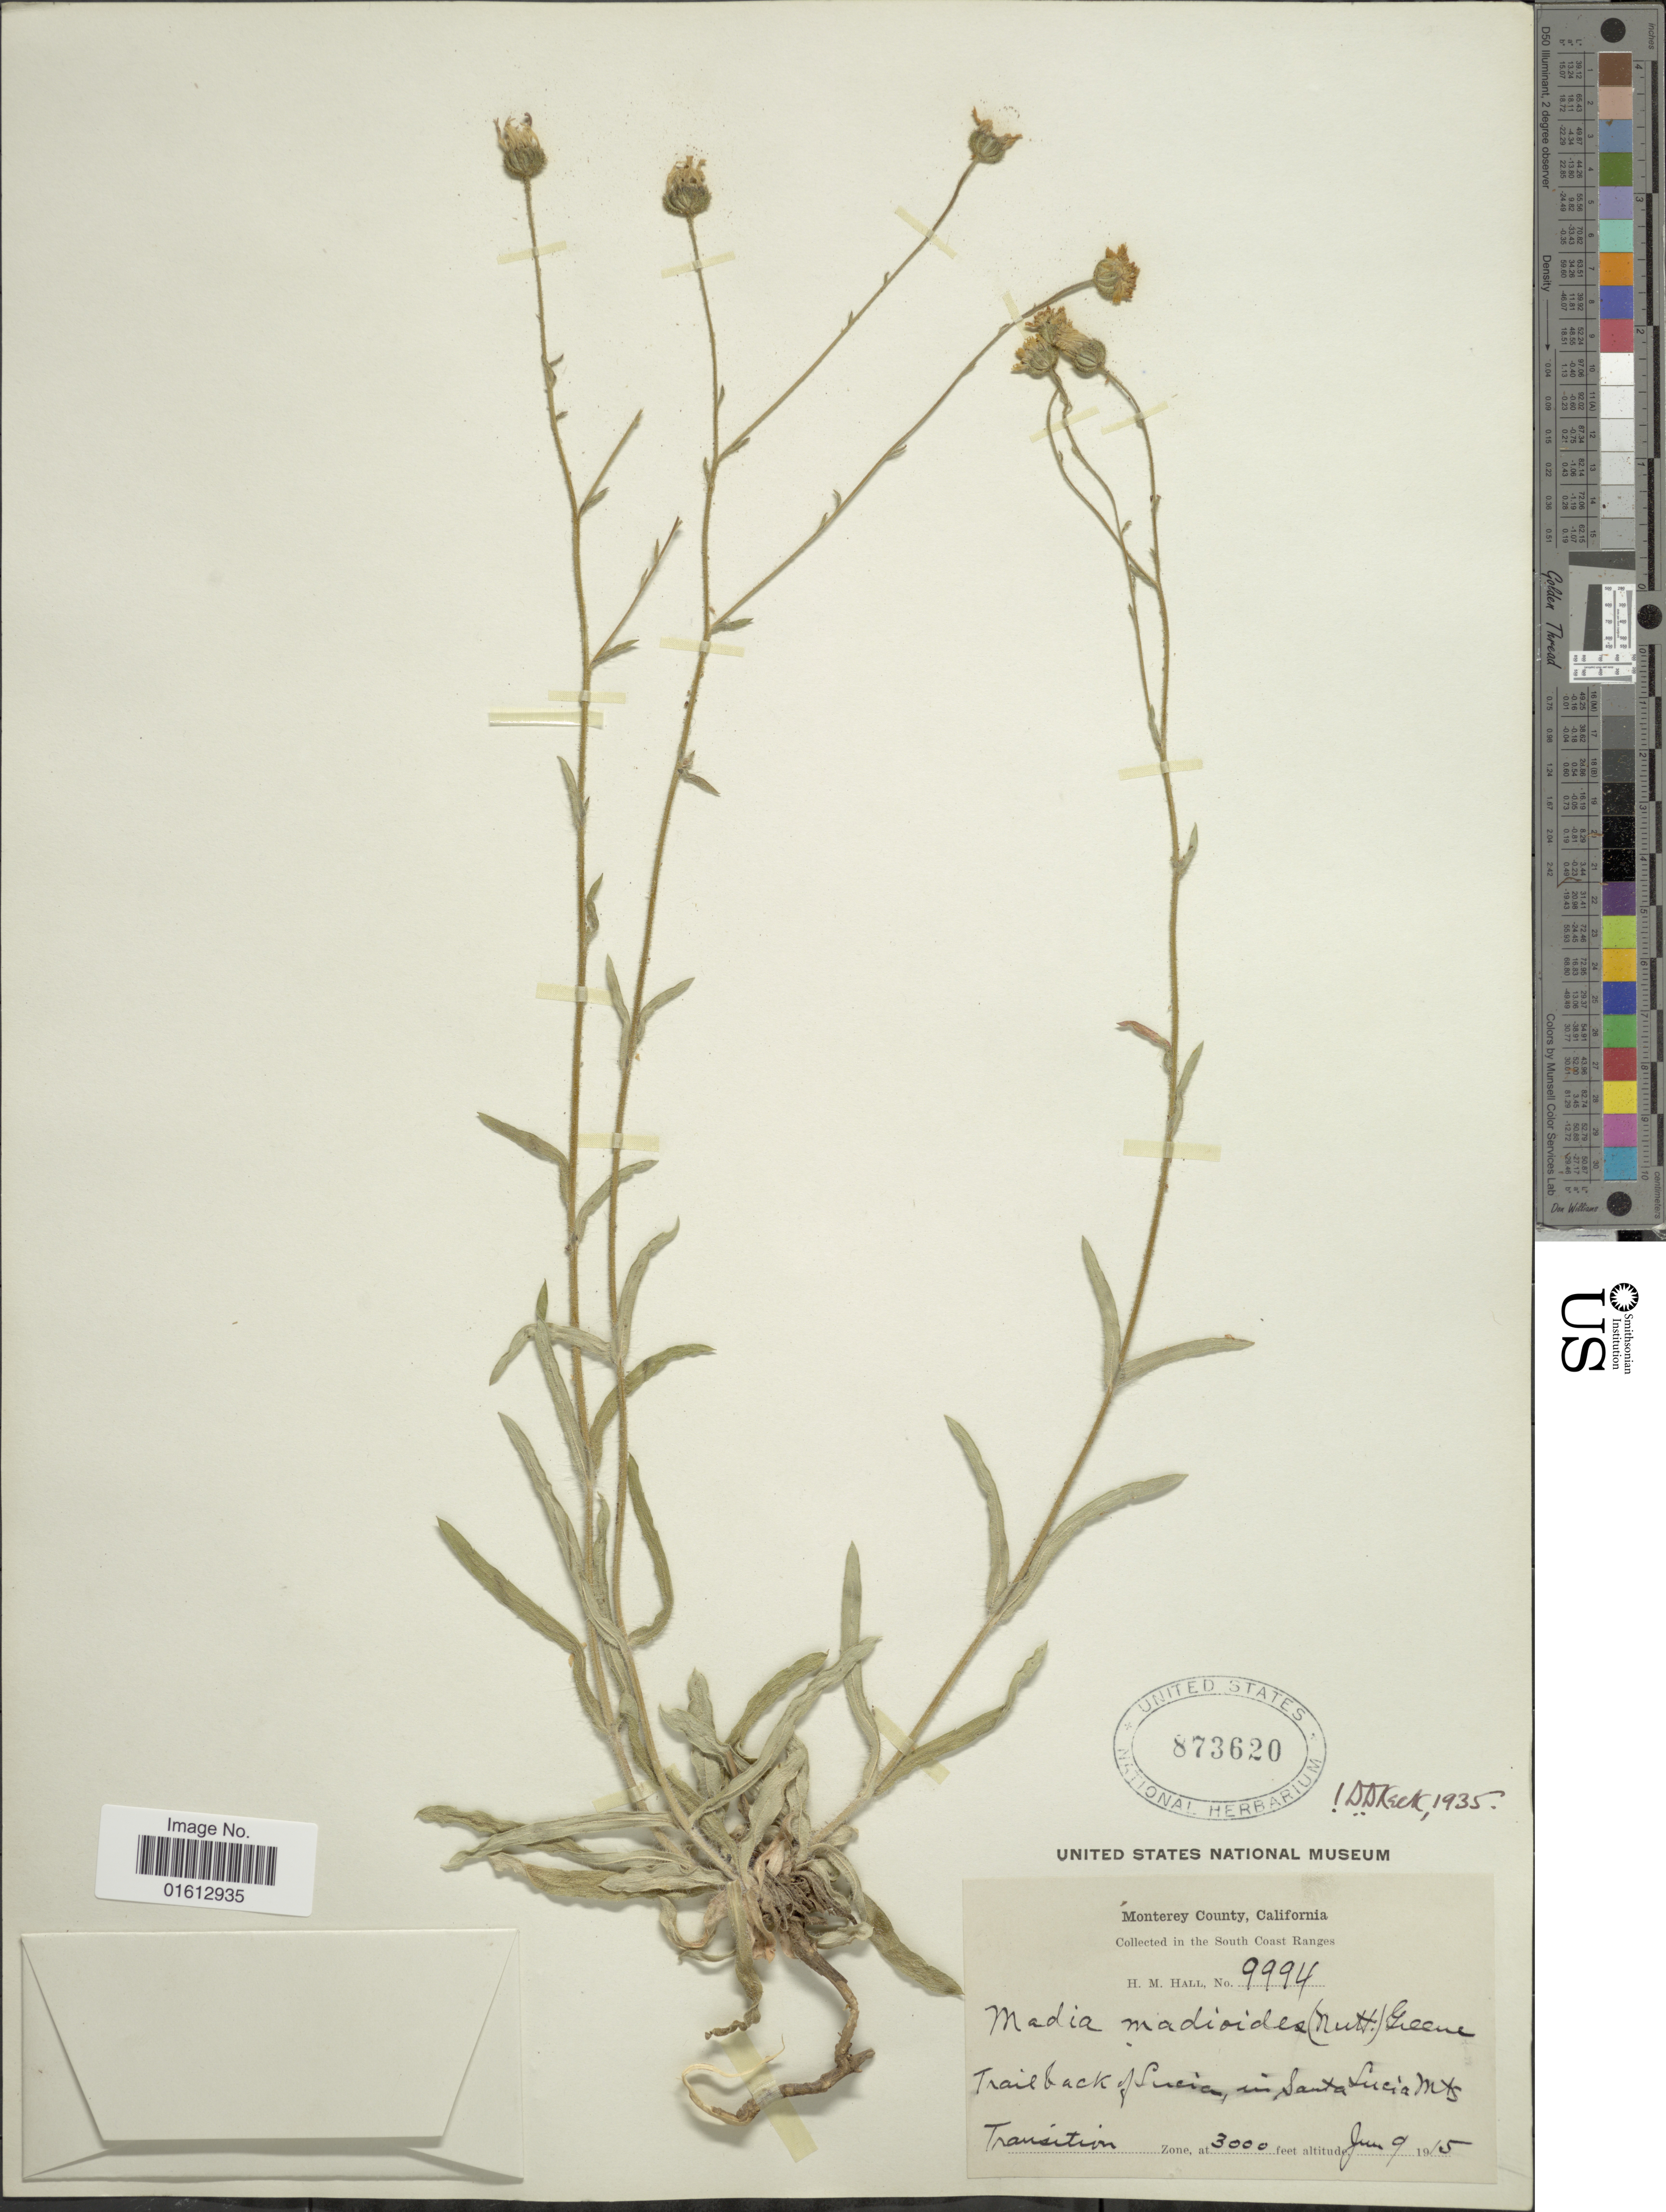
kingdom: Plantae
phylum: Tracheophyta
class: Magnoliopsida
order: Asterales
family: Asteraceae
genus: Madia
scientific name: Madia madioides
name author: (Nutt.) Greene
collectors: H. Hall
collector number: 9994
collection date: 1915-06-09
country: United States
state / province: California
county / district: Monterey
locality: California, Monterey County, in the South Coast Rangers, trail back of Lucia, in Santa Lucia Mts.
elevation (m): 914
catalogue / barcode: US 873620